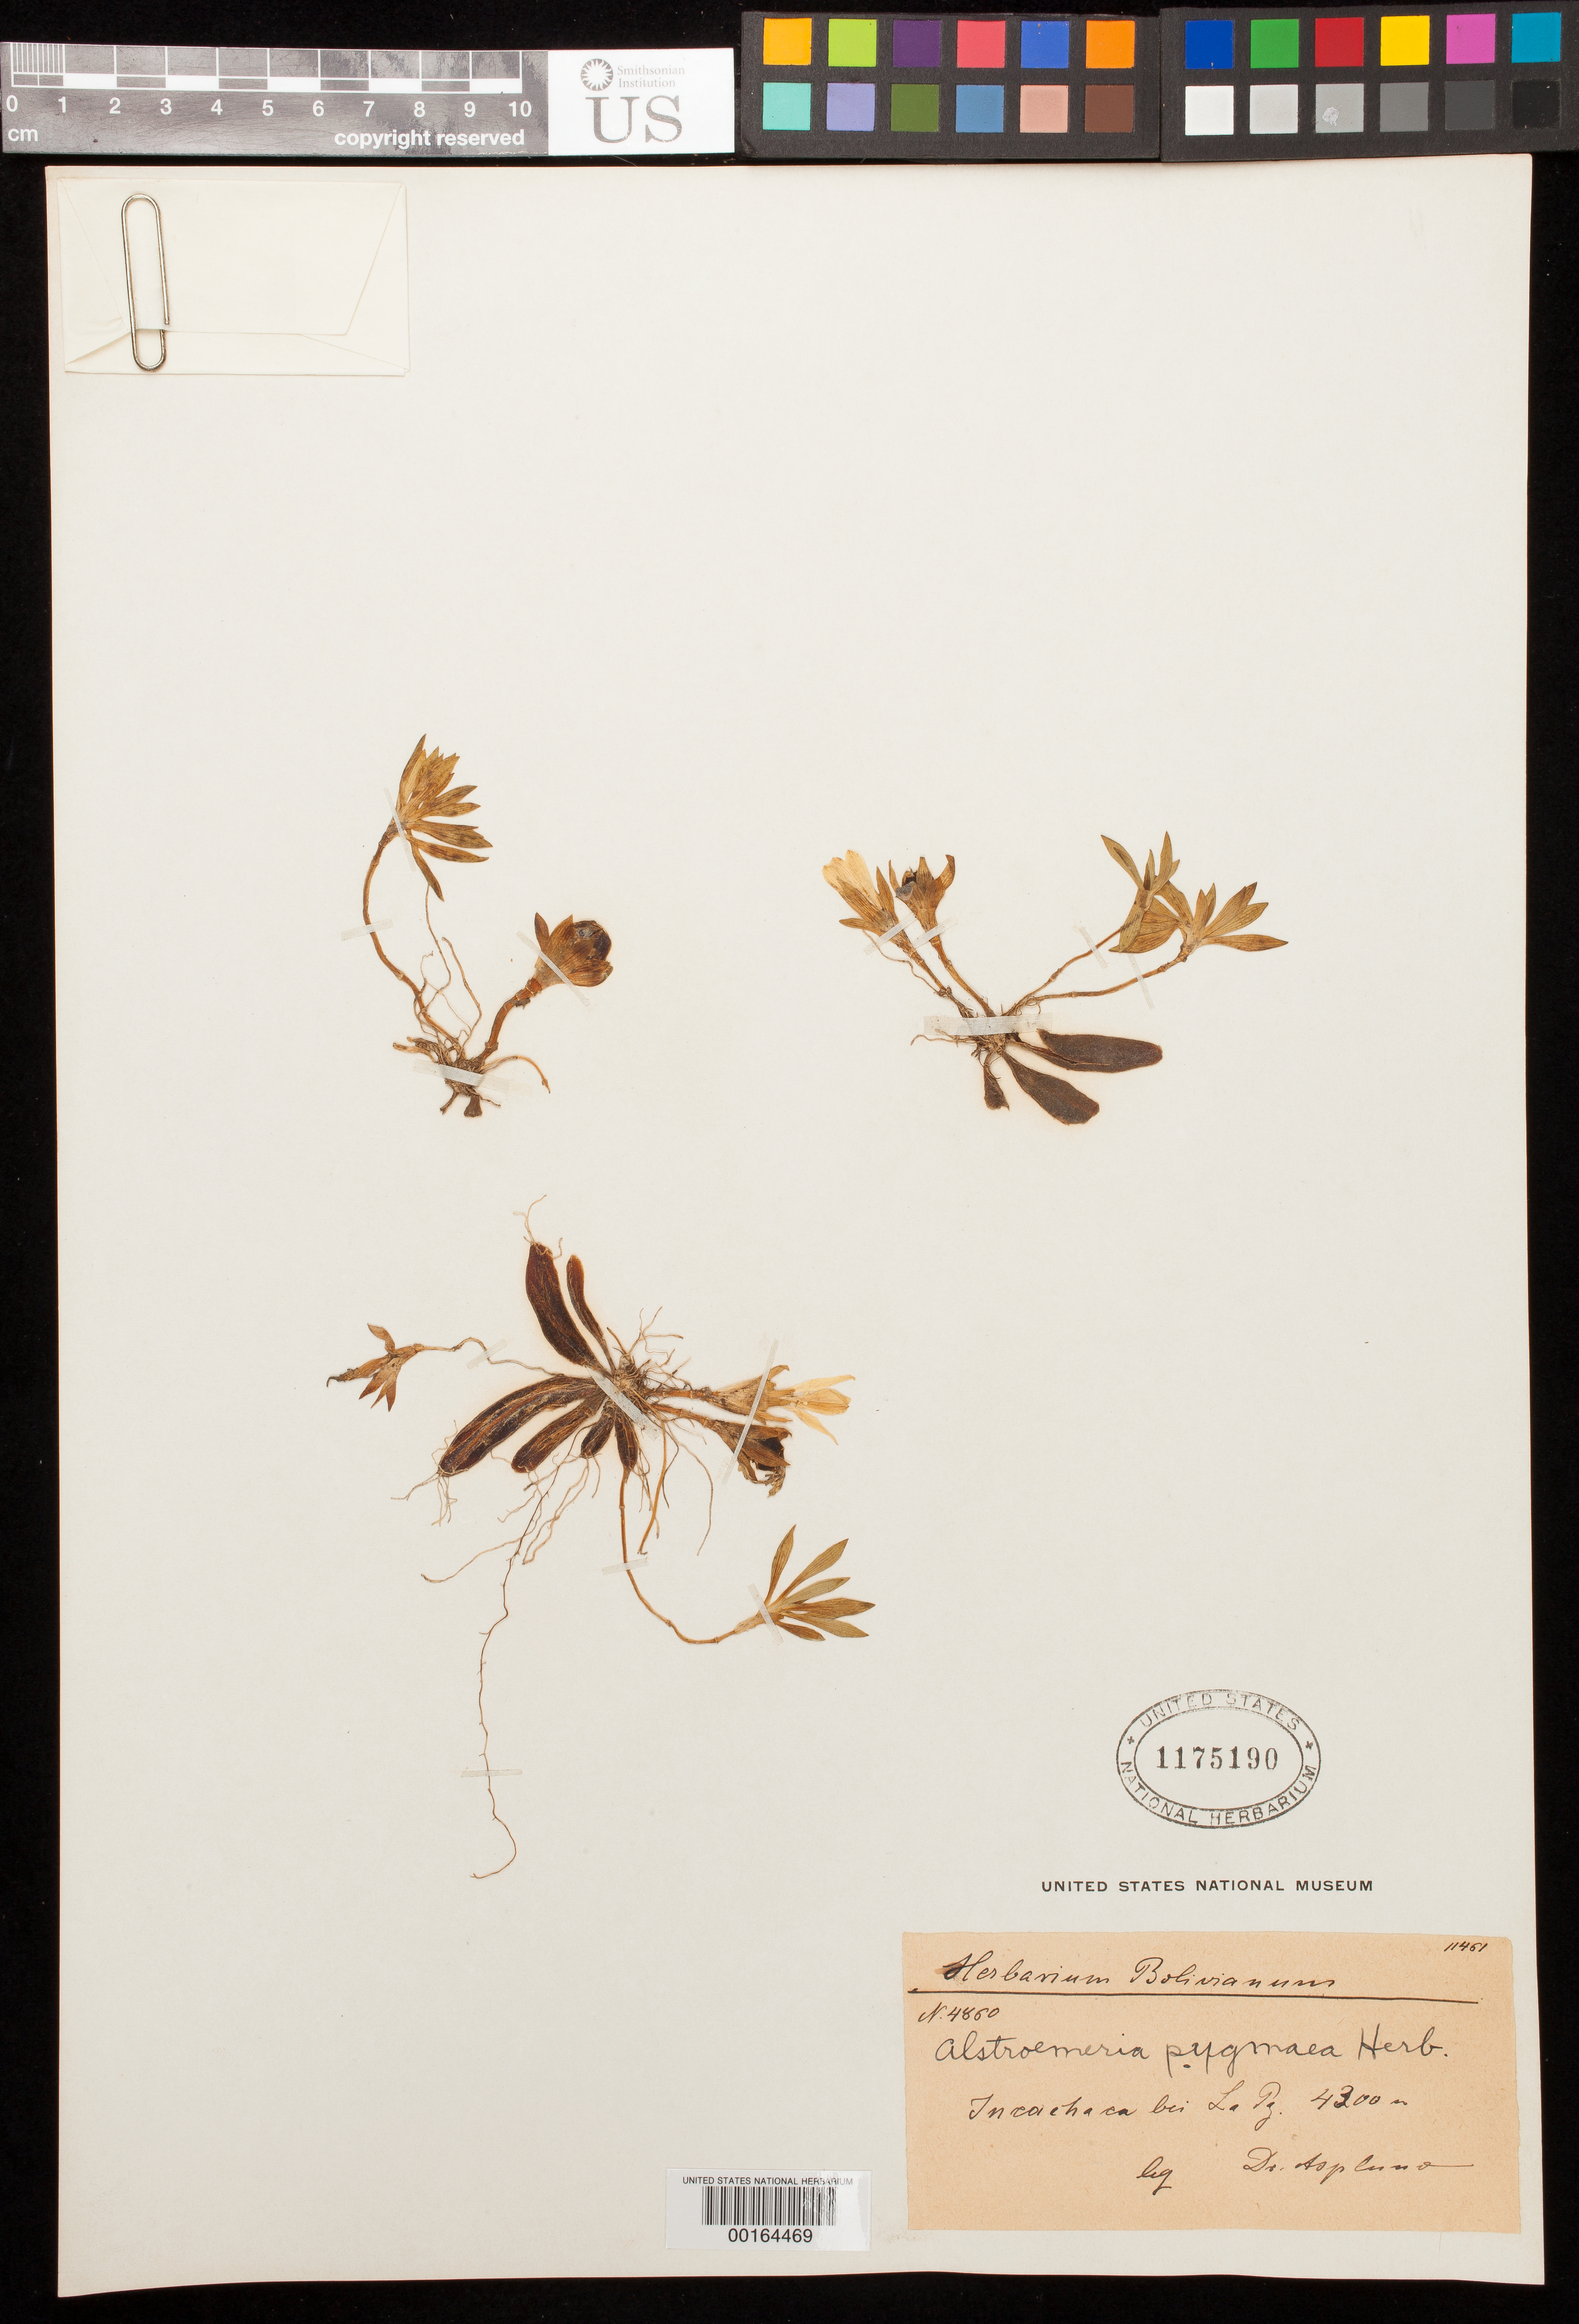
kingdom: Plantae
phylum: Tracheophyta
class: Liliopsida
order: Liliales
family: Alstroemeriaceae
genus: Alstroemeria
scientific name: Alstroemeria pygmaea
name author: Herb.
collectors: E. Asplund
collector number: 4860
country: Bolivia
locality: Near La Paz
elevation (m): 4300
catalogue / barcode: US 1175190